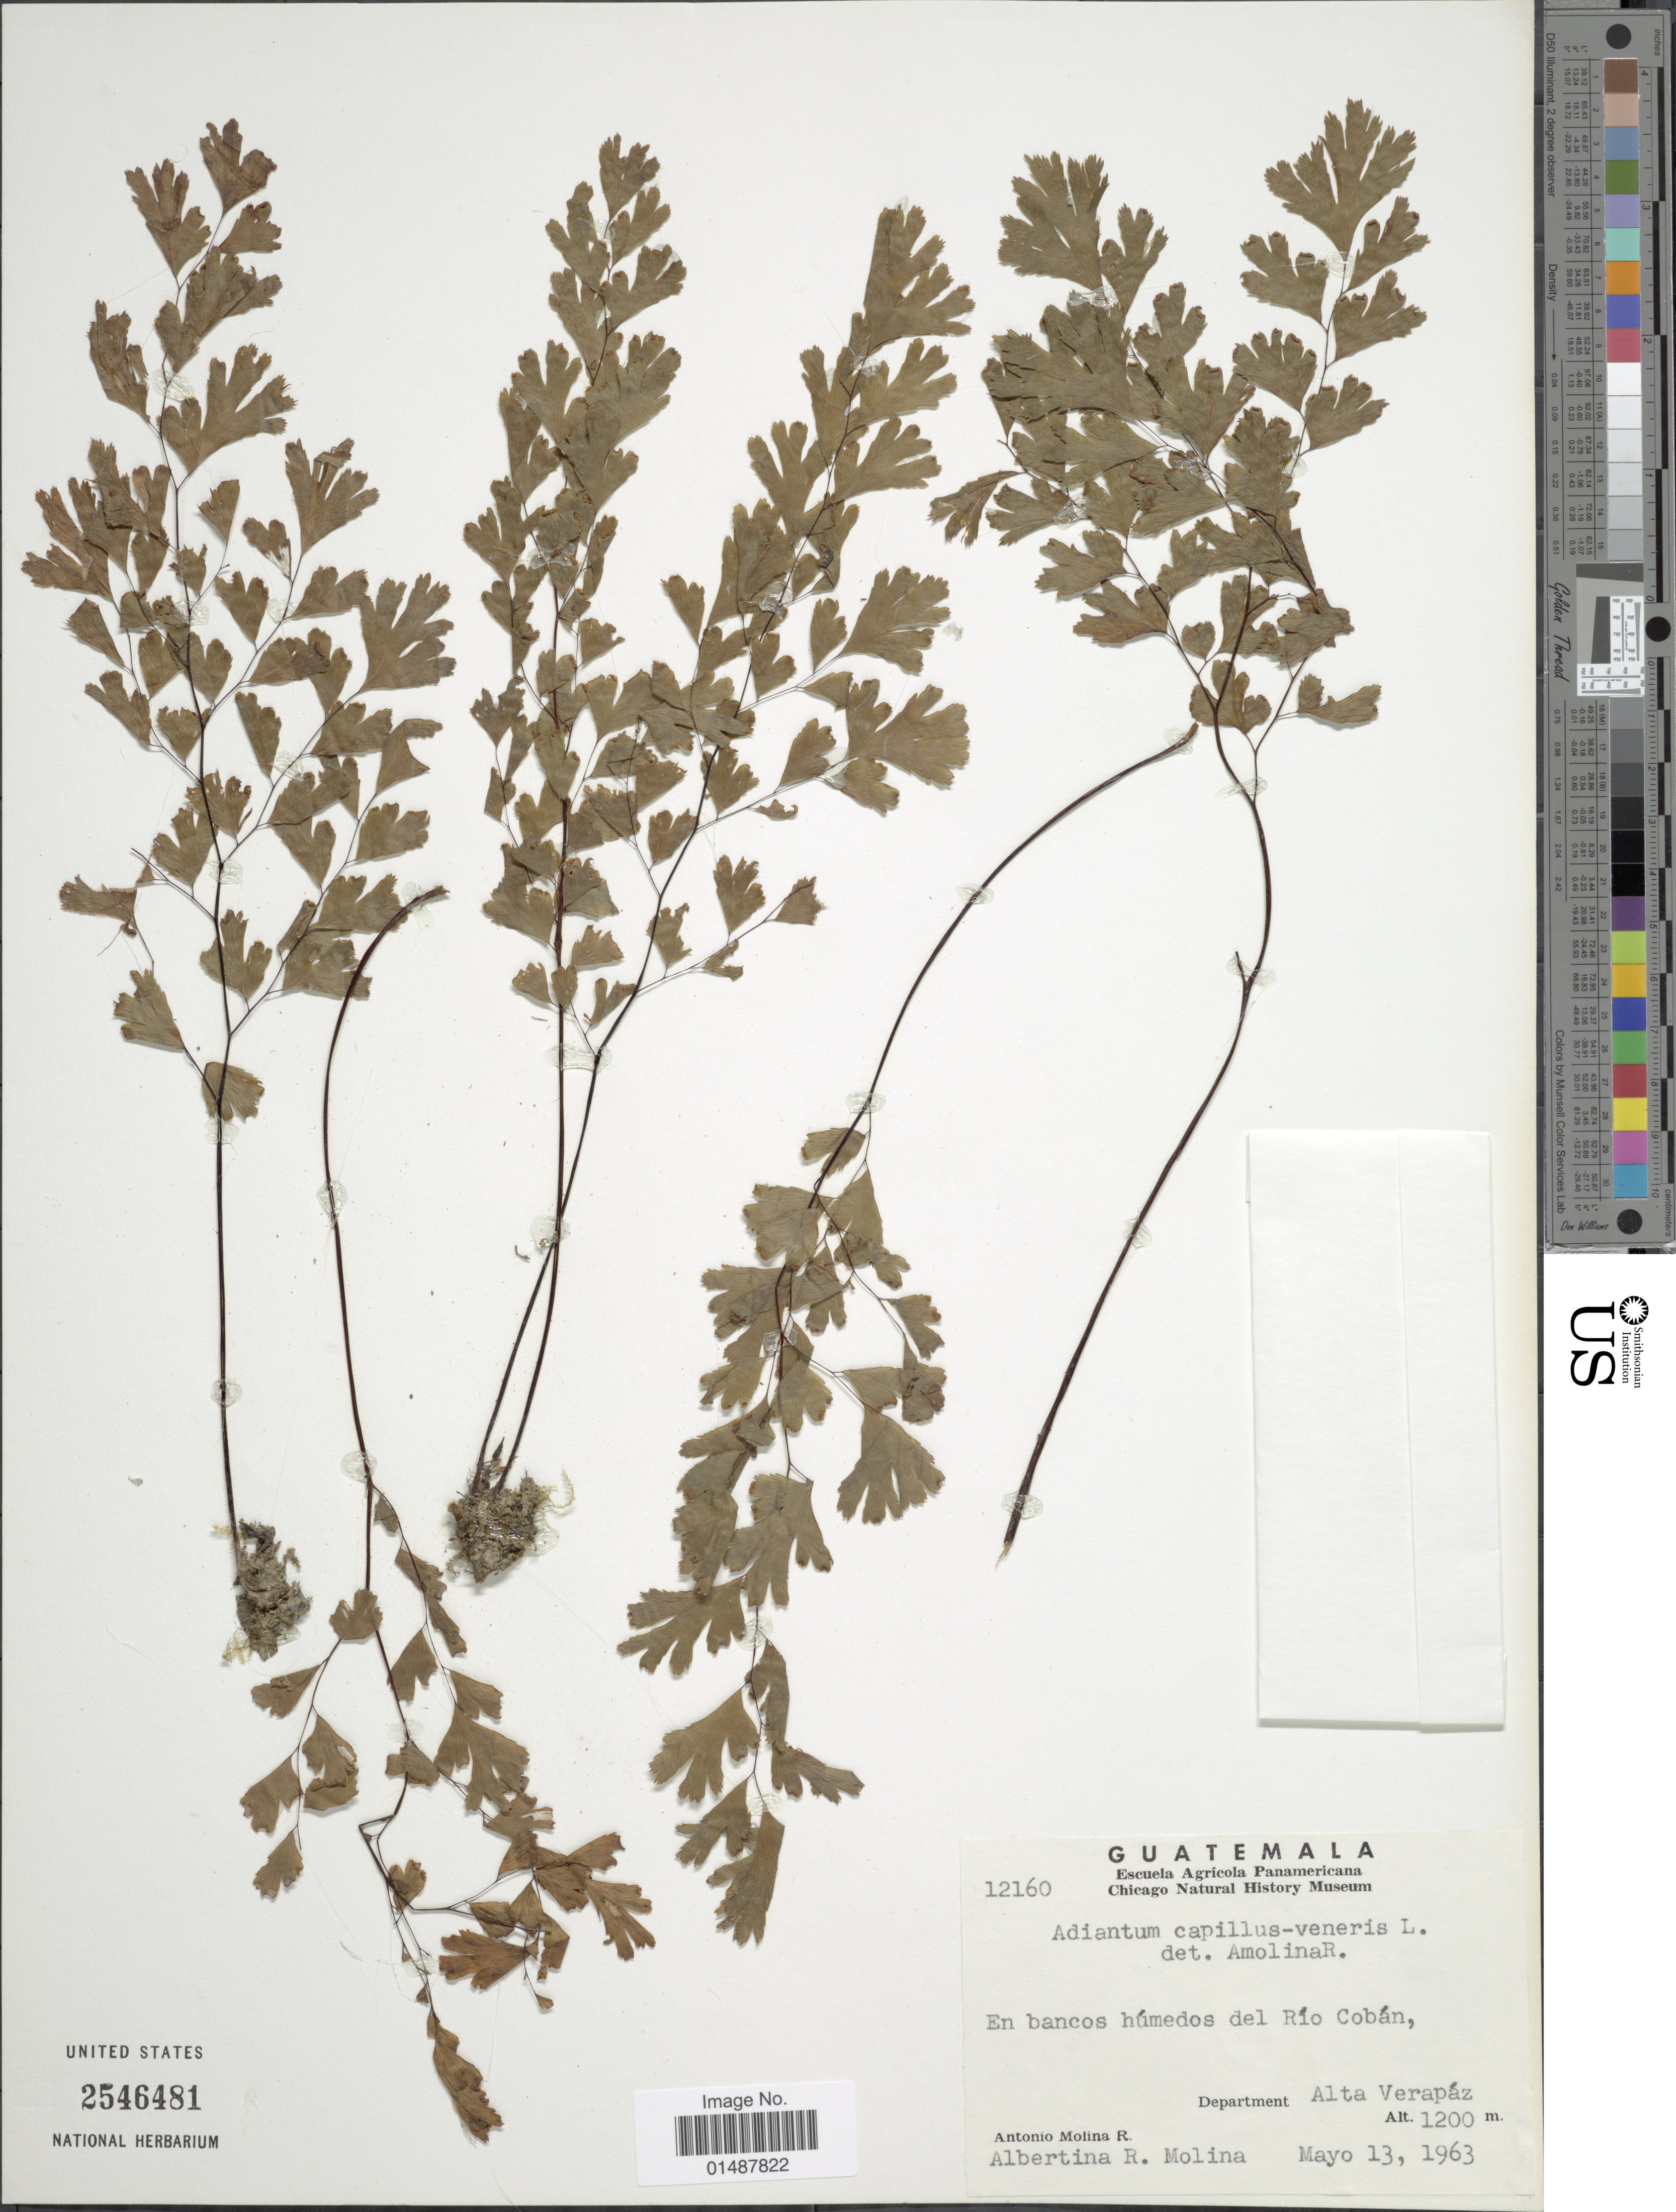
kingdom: Plantae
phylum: Tracheophyta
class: Polypodiopsida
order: Polypodiales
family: Pteridaceae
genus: Adiantum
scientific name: Adiantum capillus-veneris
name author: L.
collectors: A. R. Molina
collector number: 12160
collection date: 1963-05-13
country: Guatemala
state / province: Alta Verapaz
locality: En bancos humedos del Rio Coban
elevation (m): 1200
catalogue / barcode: US 2546481